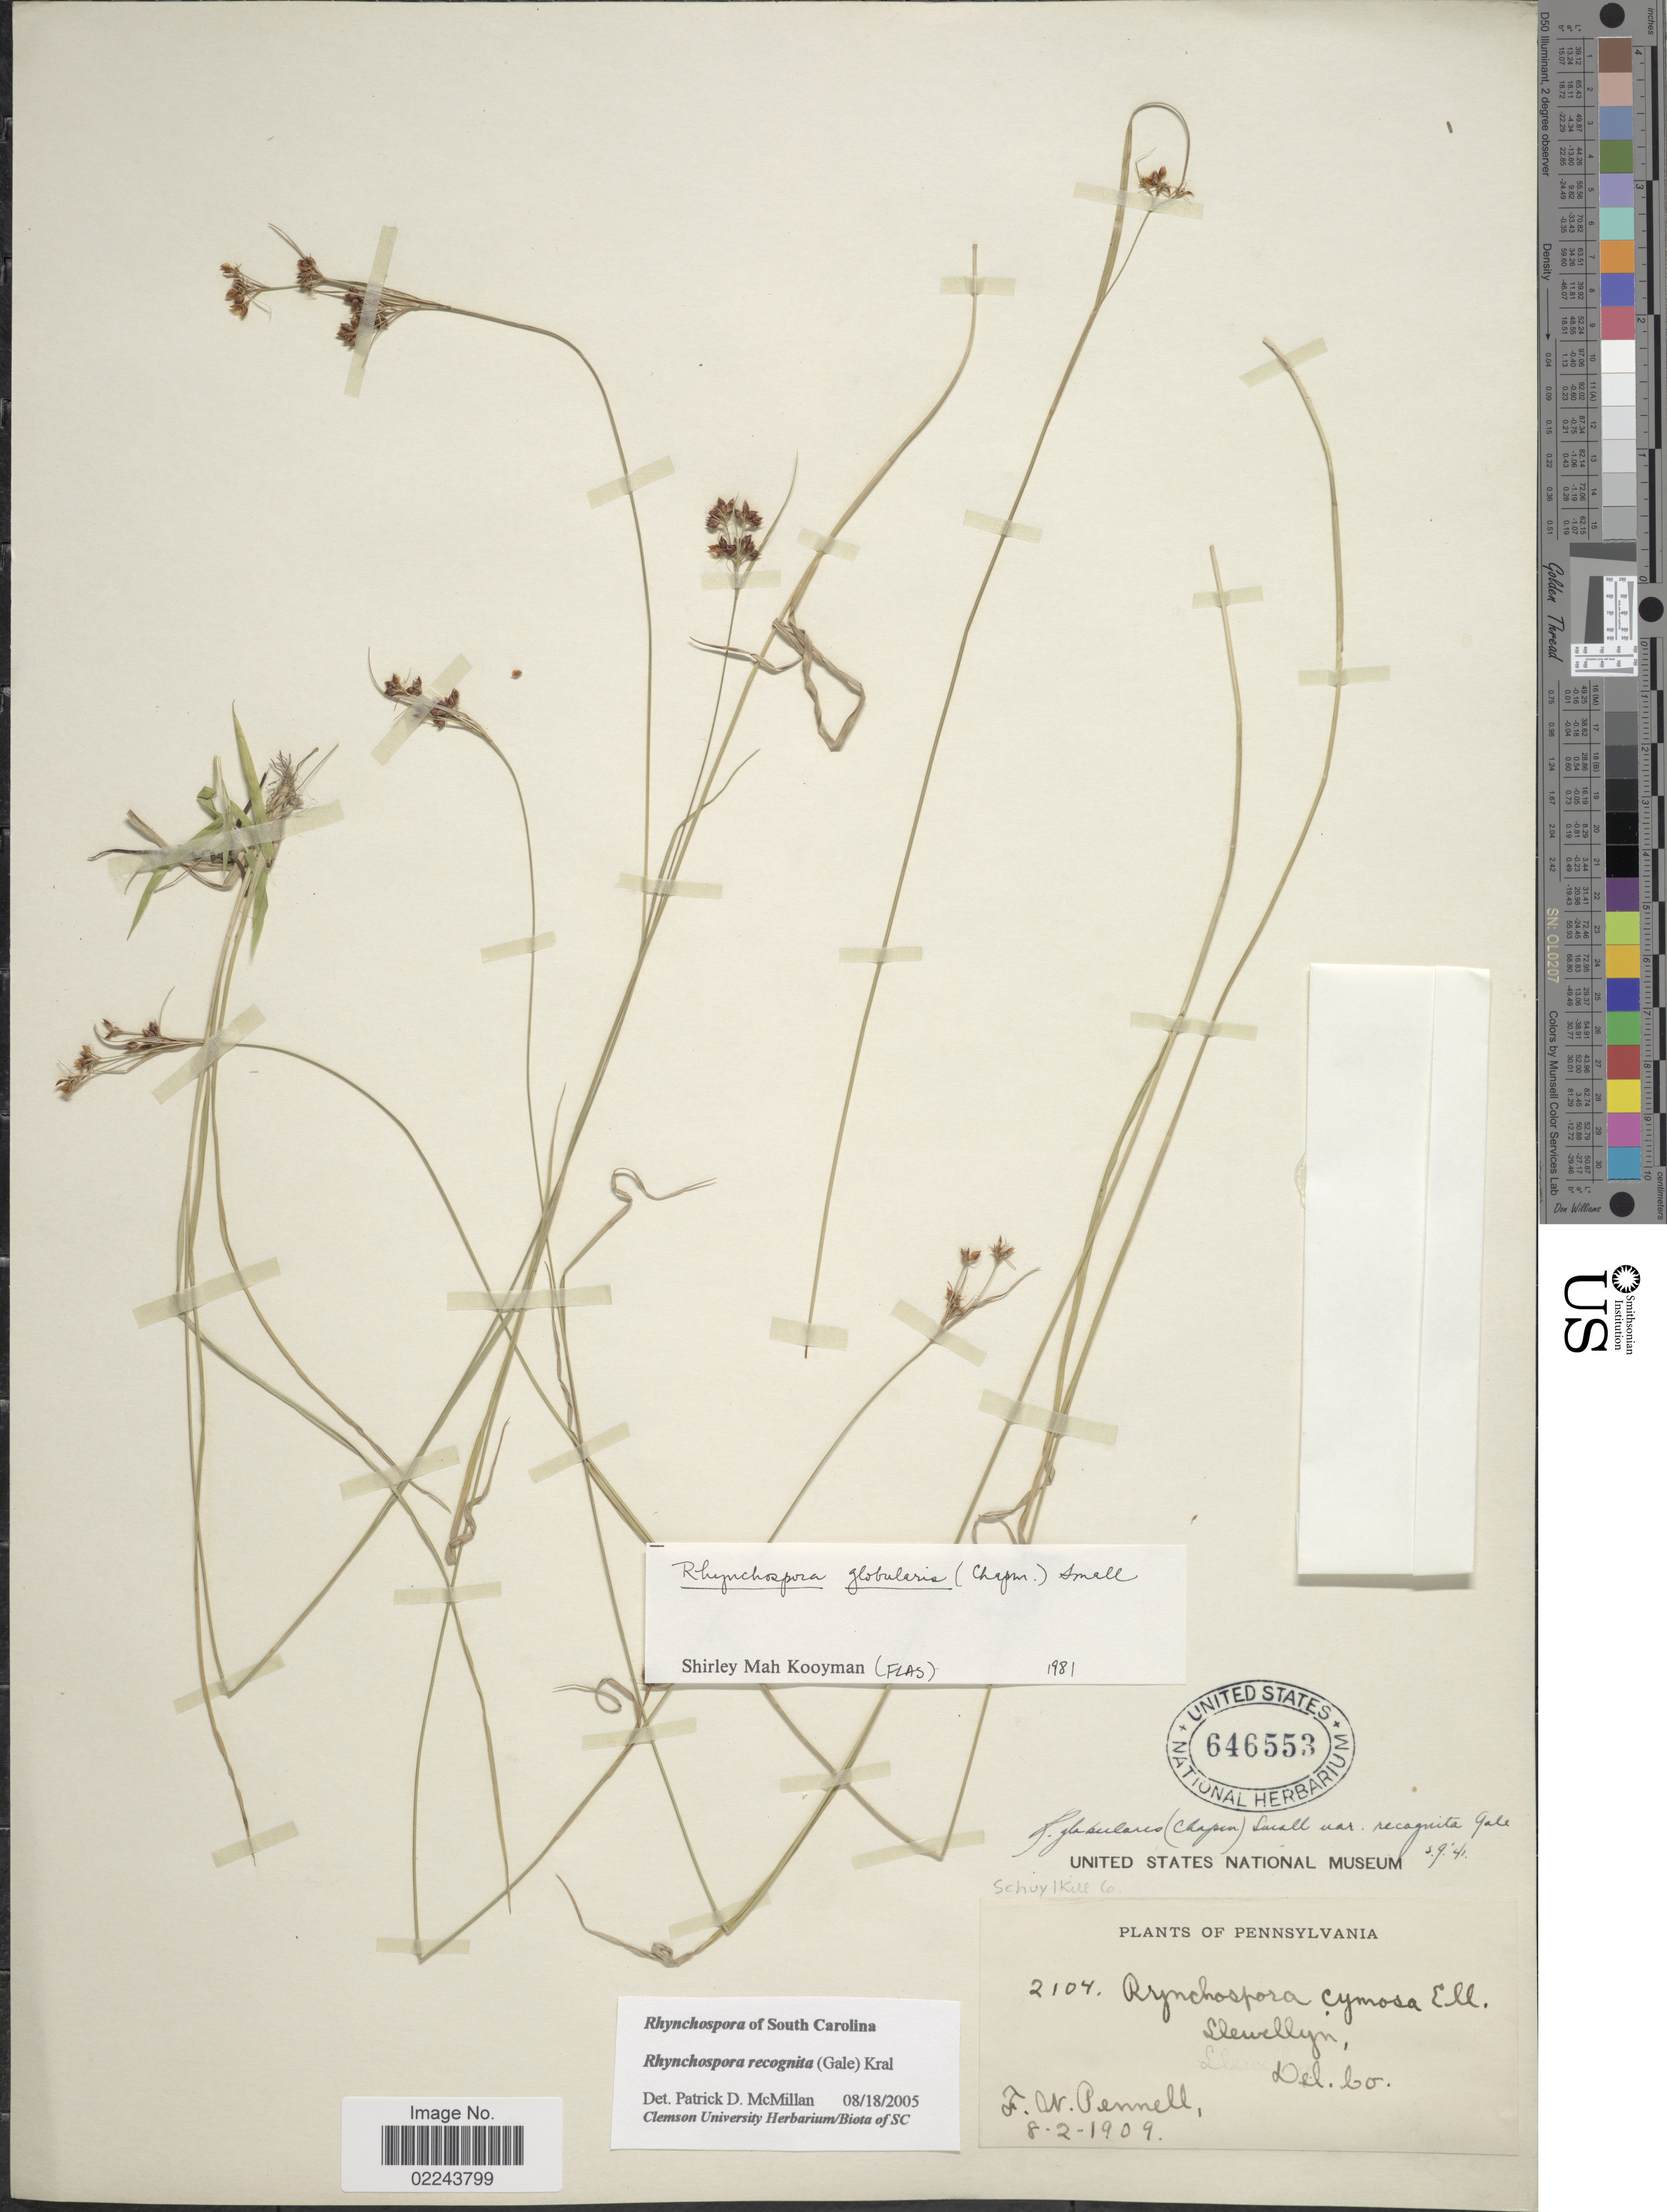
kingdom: Plantae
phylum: Tracheophyta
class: Liliopsida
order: Poales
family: Cyperaceae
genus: Rhynchospora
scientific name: Rhynchospora recognita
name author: (Gale) Kral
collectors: F. W. Pennell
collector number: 2104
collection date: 1909-08-02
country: United States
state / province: Pennsylvania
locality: Llewellyn, Del. Co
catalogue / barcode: US 646553